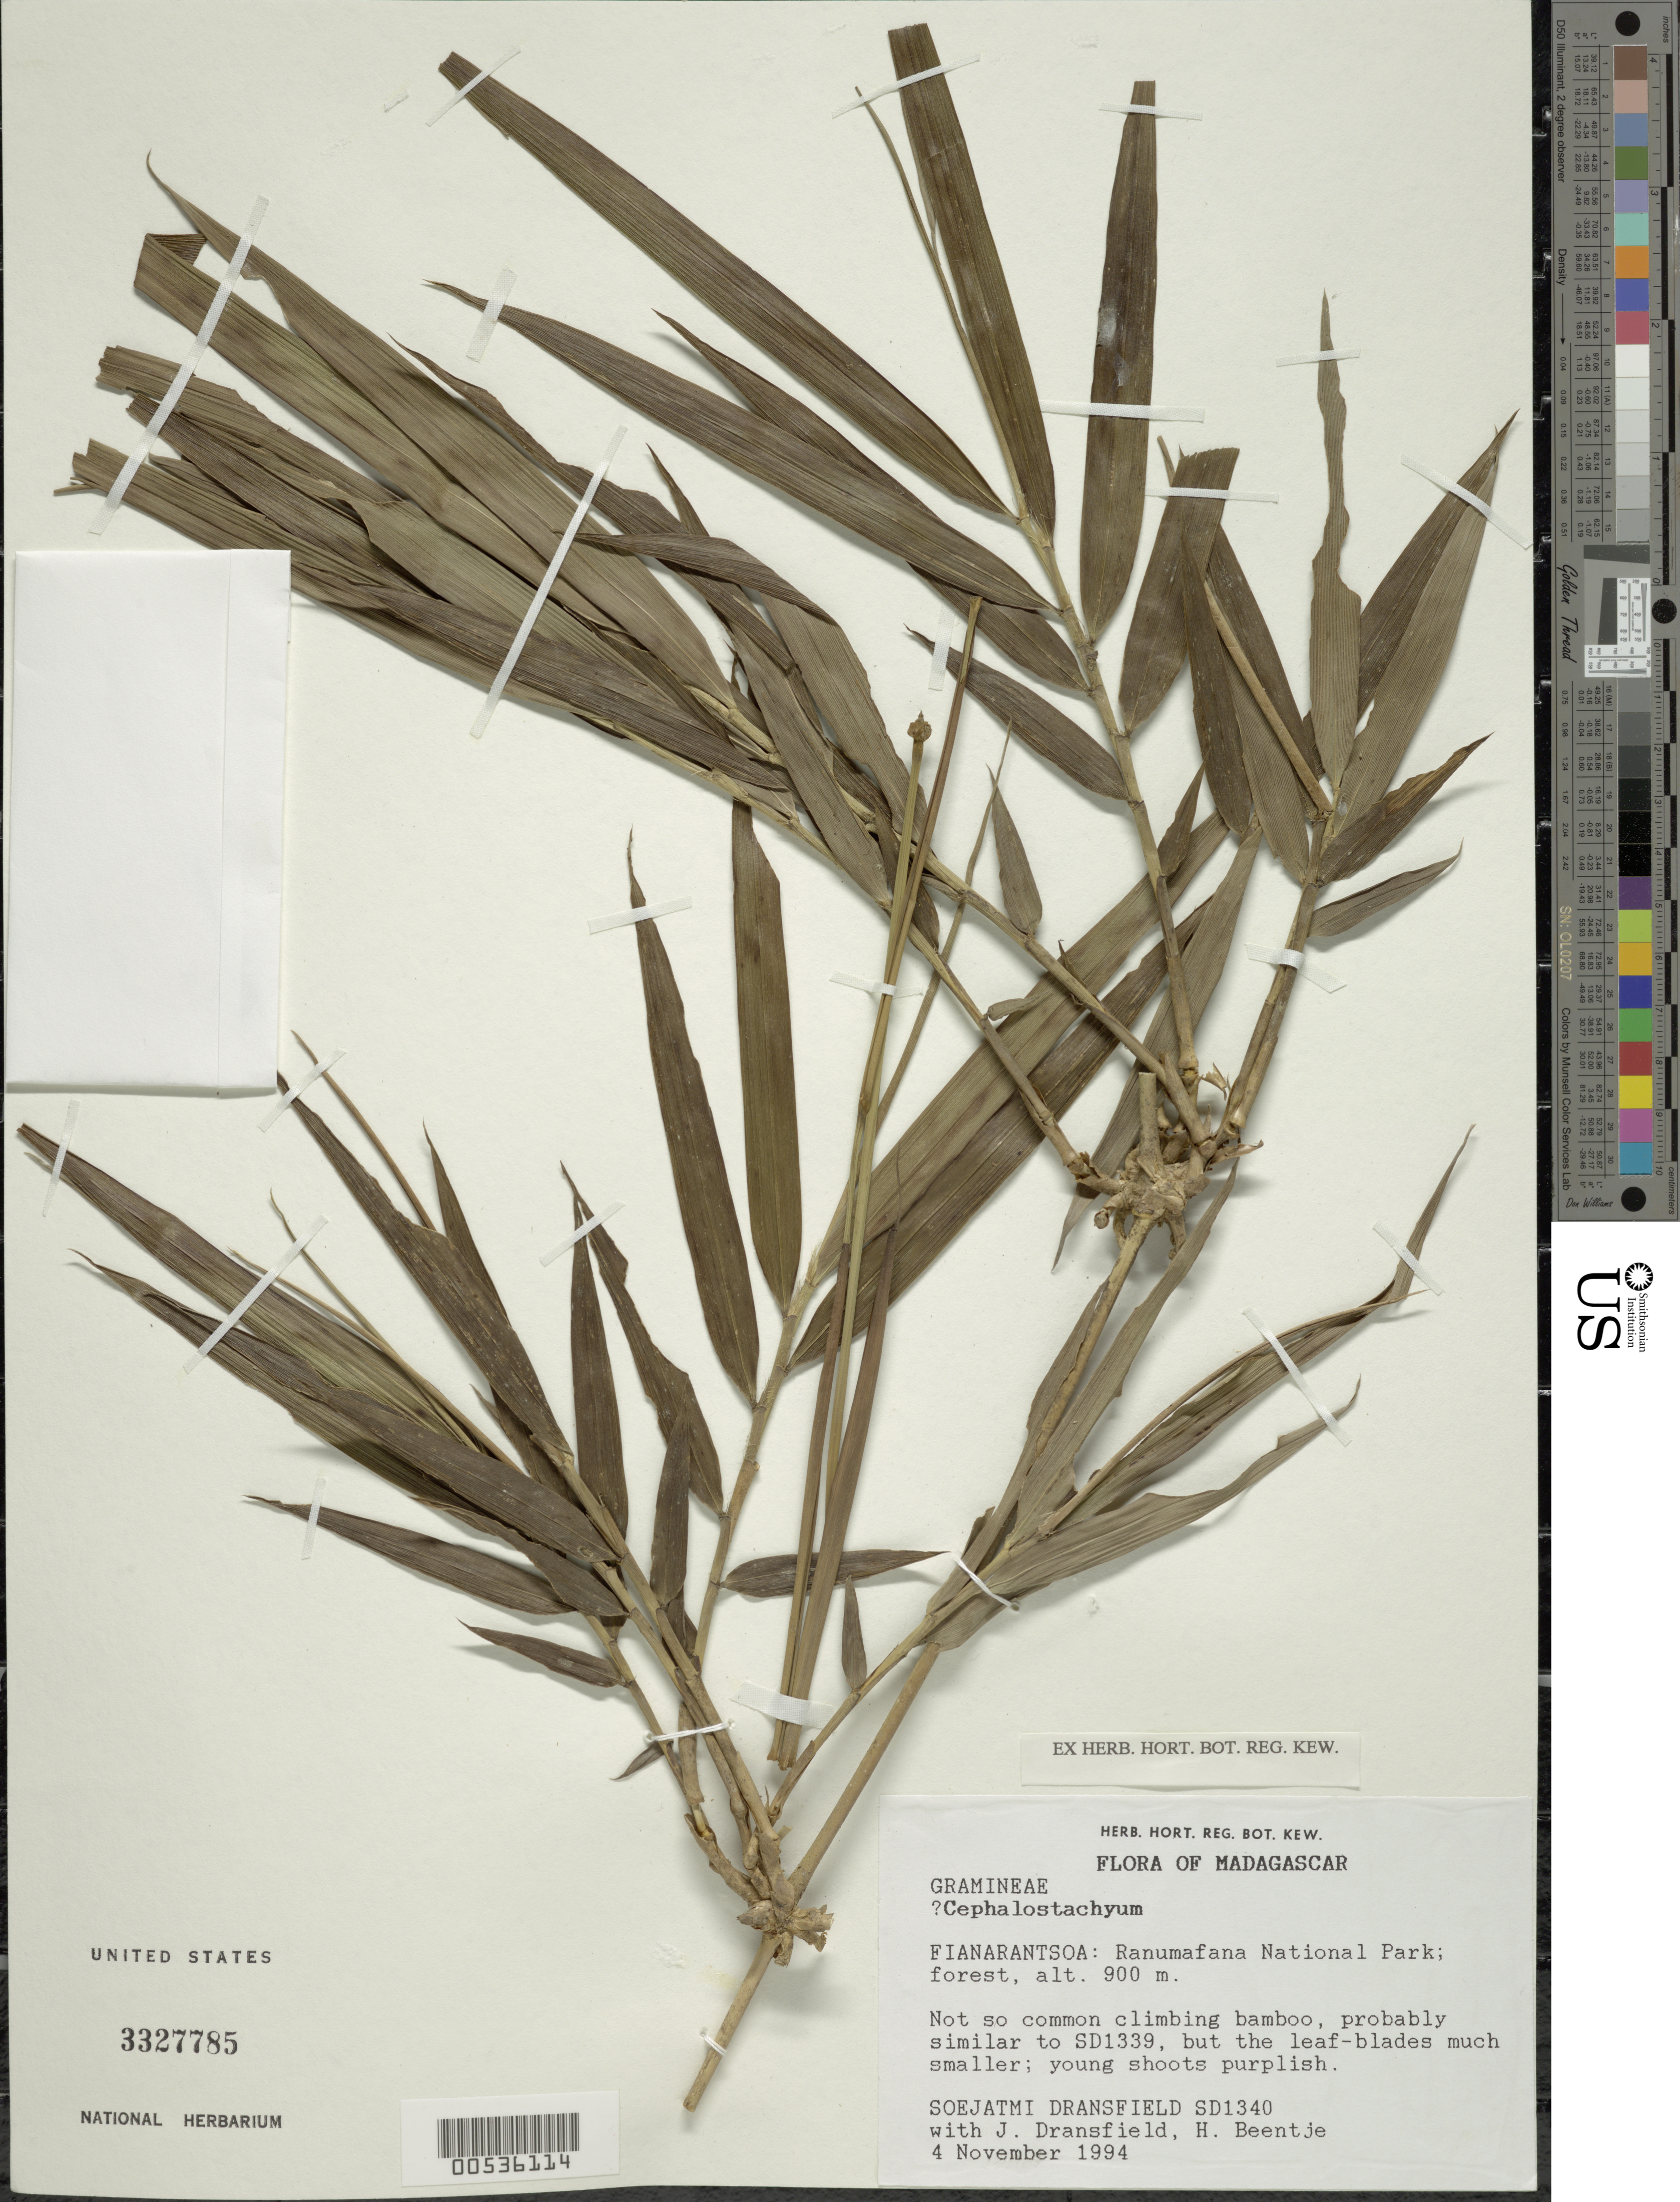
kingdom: Plantae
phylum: Tracheophyta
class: Liliopsida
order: Poales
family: Poaceae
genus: Cephalostachyum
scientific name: Cephalostachyum sp.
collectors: S. Dransfield, J. Dransfield & H. J. Beentje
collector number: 1340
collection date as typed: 04 Nov 1994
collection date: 1994-11-04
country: Madagascar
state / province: Haute Matsiatra / Vatovavy Fitovinany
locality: Ranumafana national park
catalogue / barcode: US 3327785